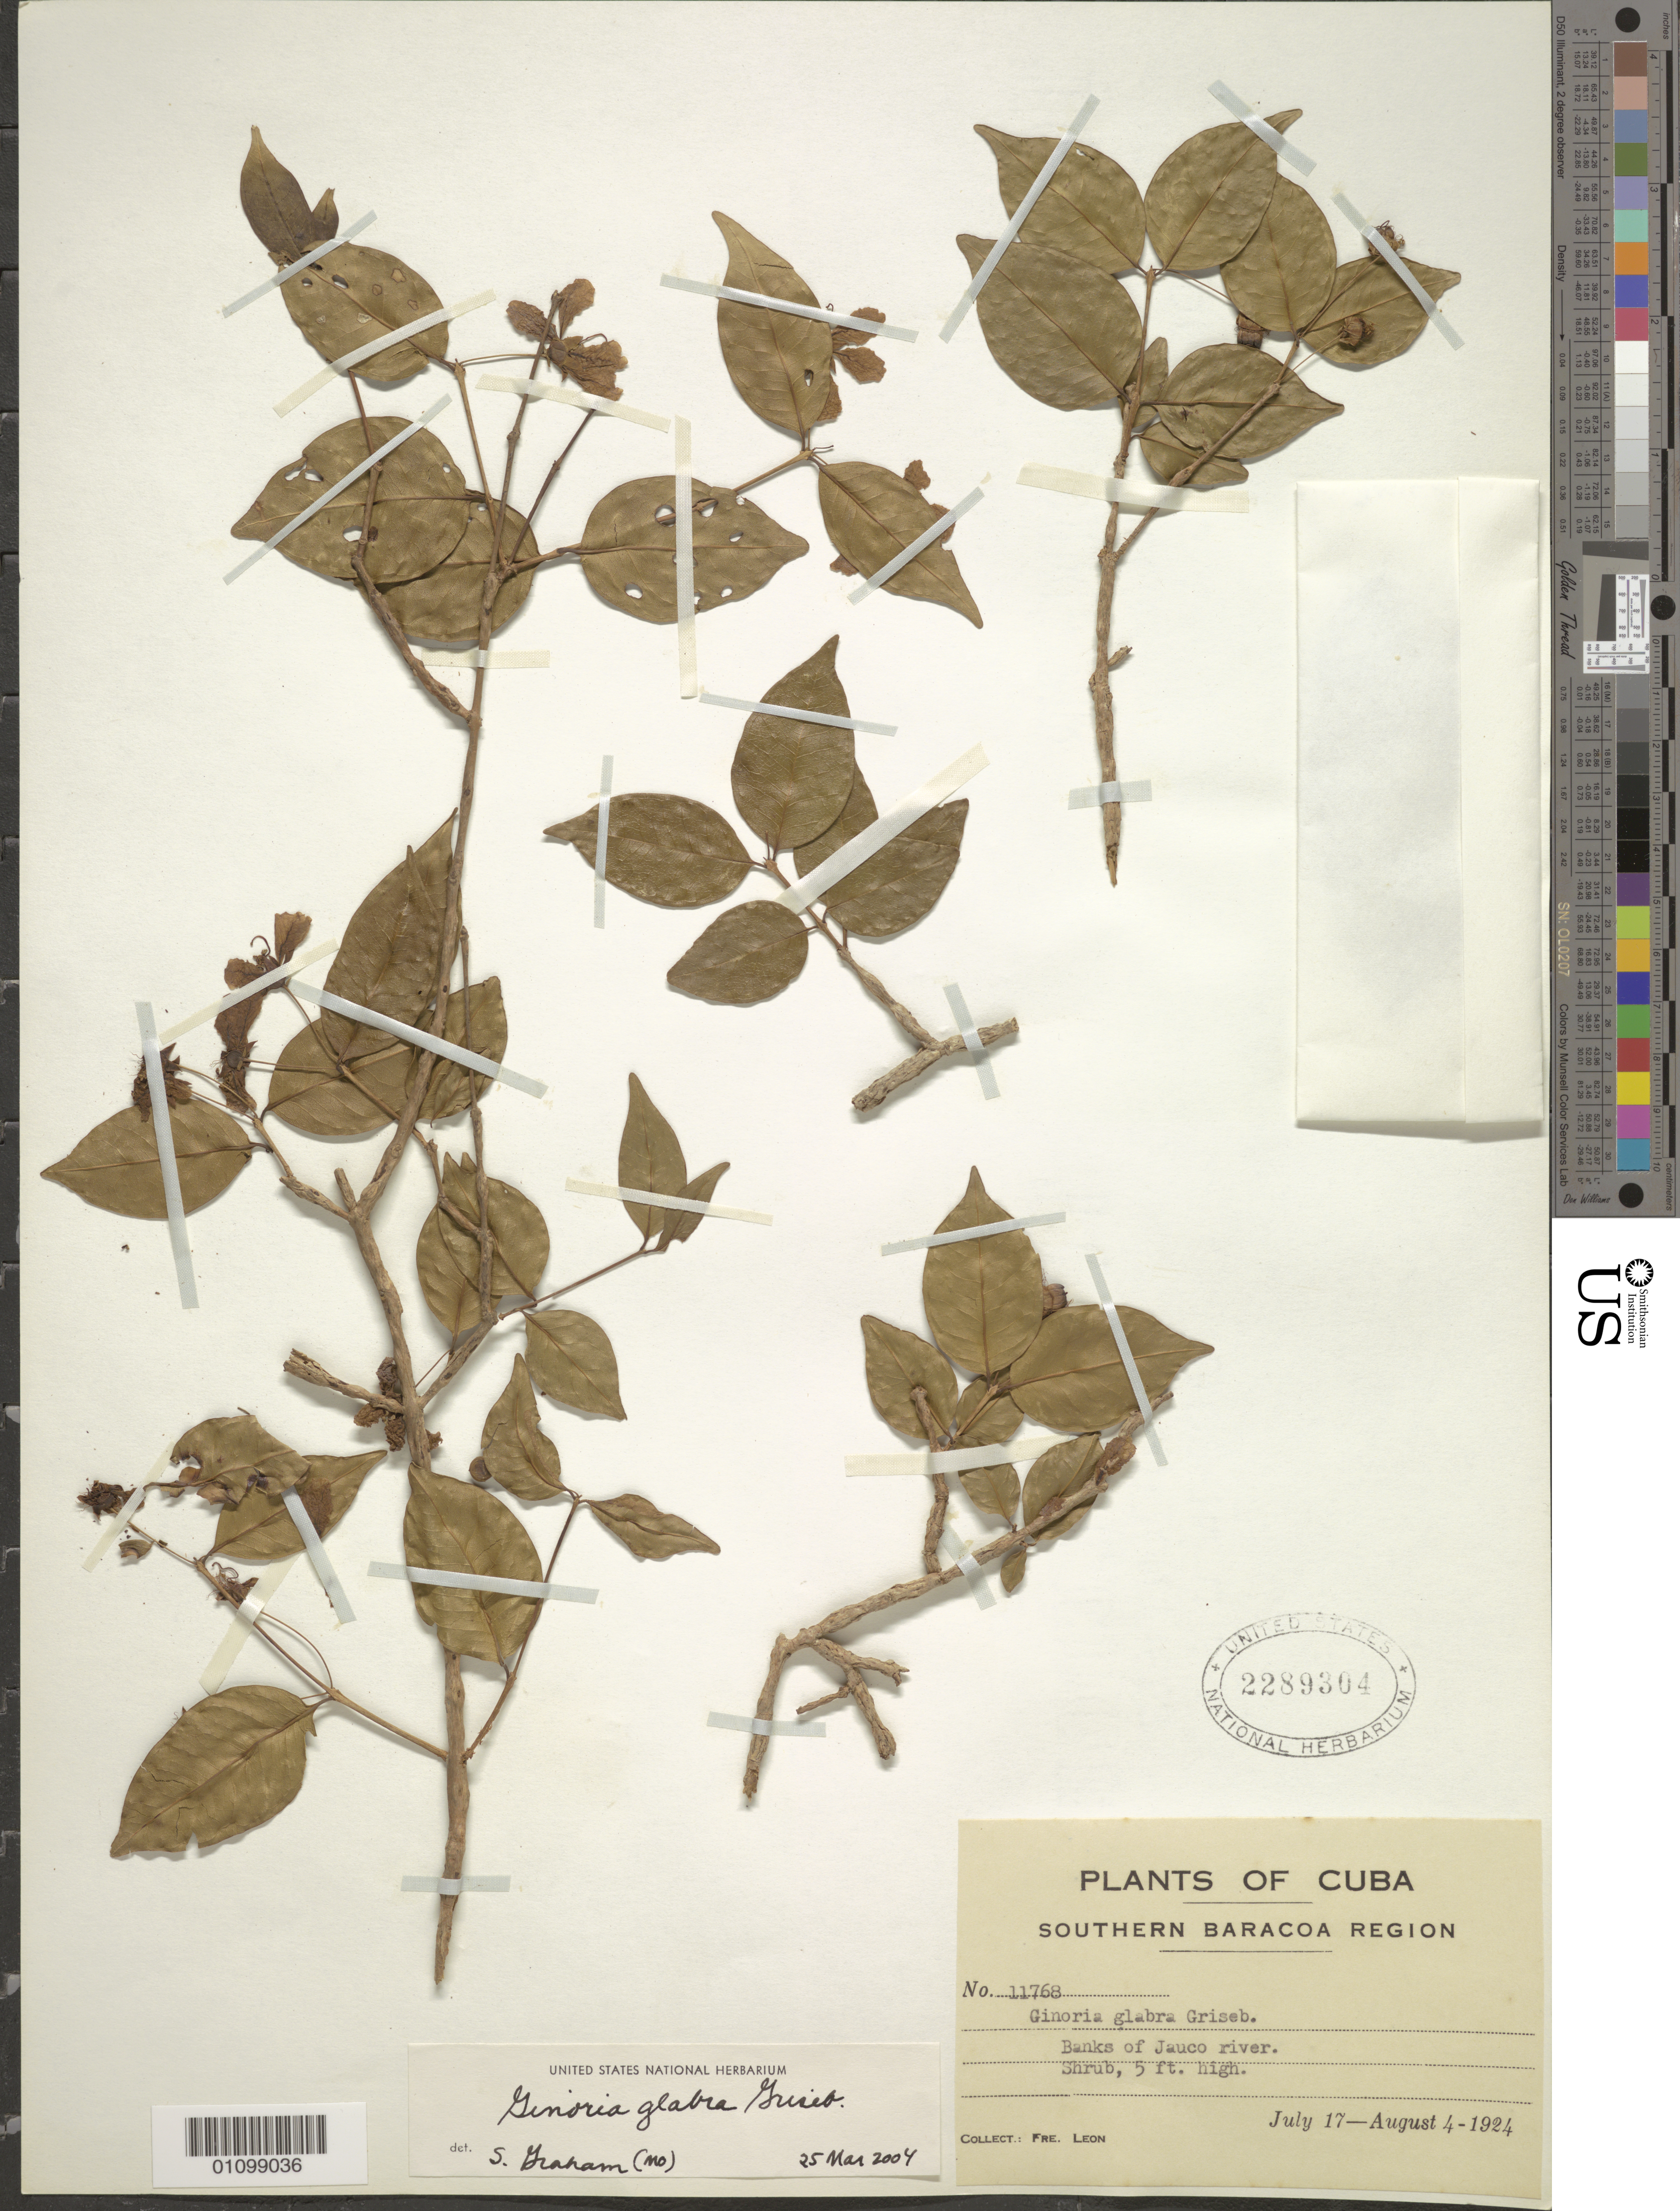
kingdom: Plantae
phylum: Tracheophyta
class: Magnoliopsida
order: Myrtales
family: Lythraceae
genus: Ginoria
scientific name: Ginoria glabra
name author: Griseb.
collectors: Bro. León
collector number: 11768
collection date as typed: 17 Jul 1924 to 04 Aug 1924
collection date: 1924-07-17/1924-08-04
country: Cuba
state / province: Guantánamo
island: Cuba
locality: Southern Baracoa region, Banks of Jauco river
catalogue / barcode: US 2289304